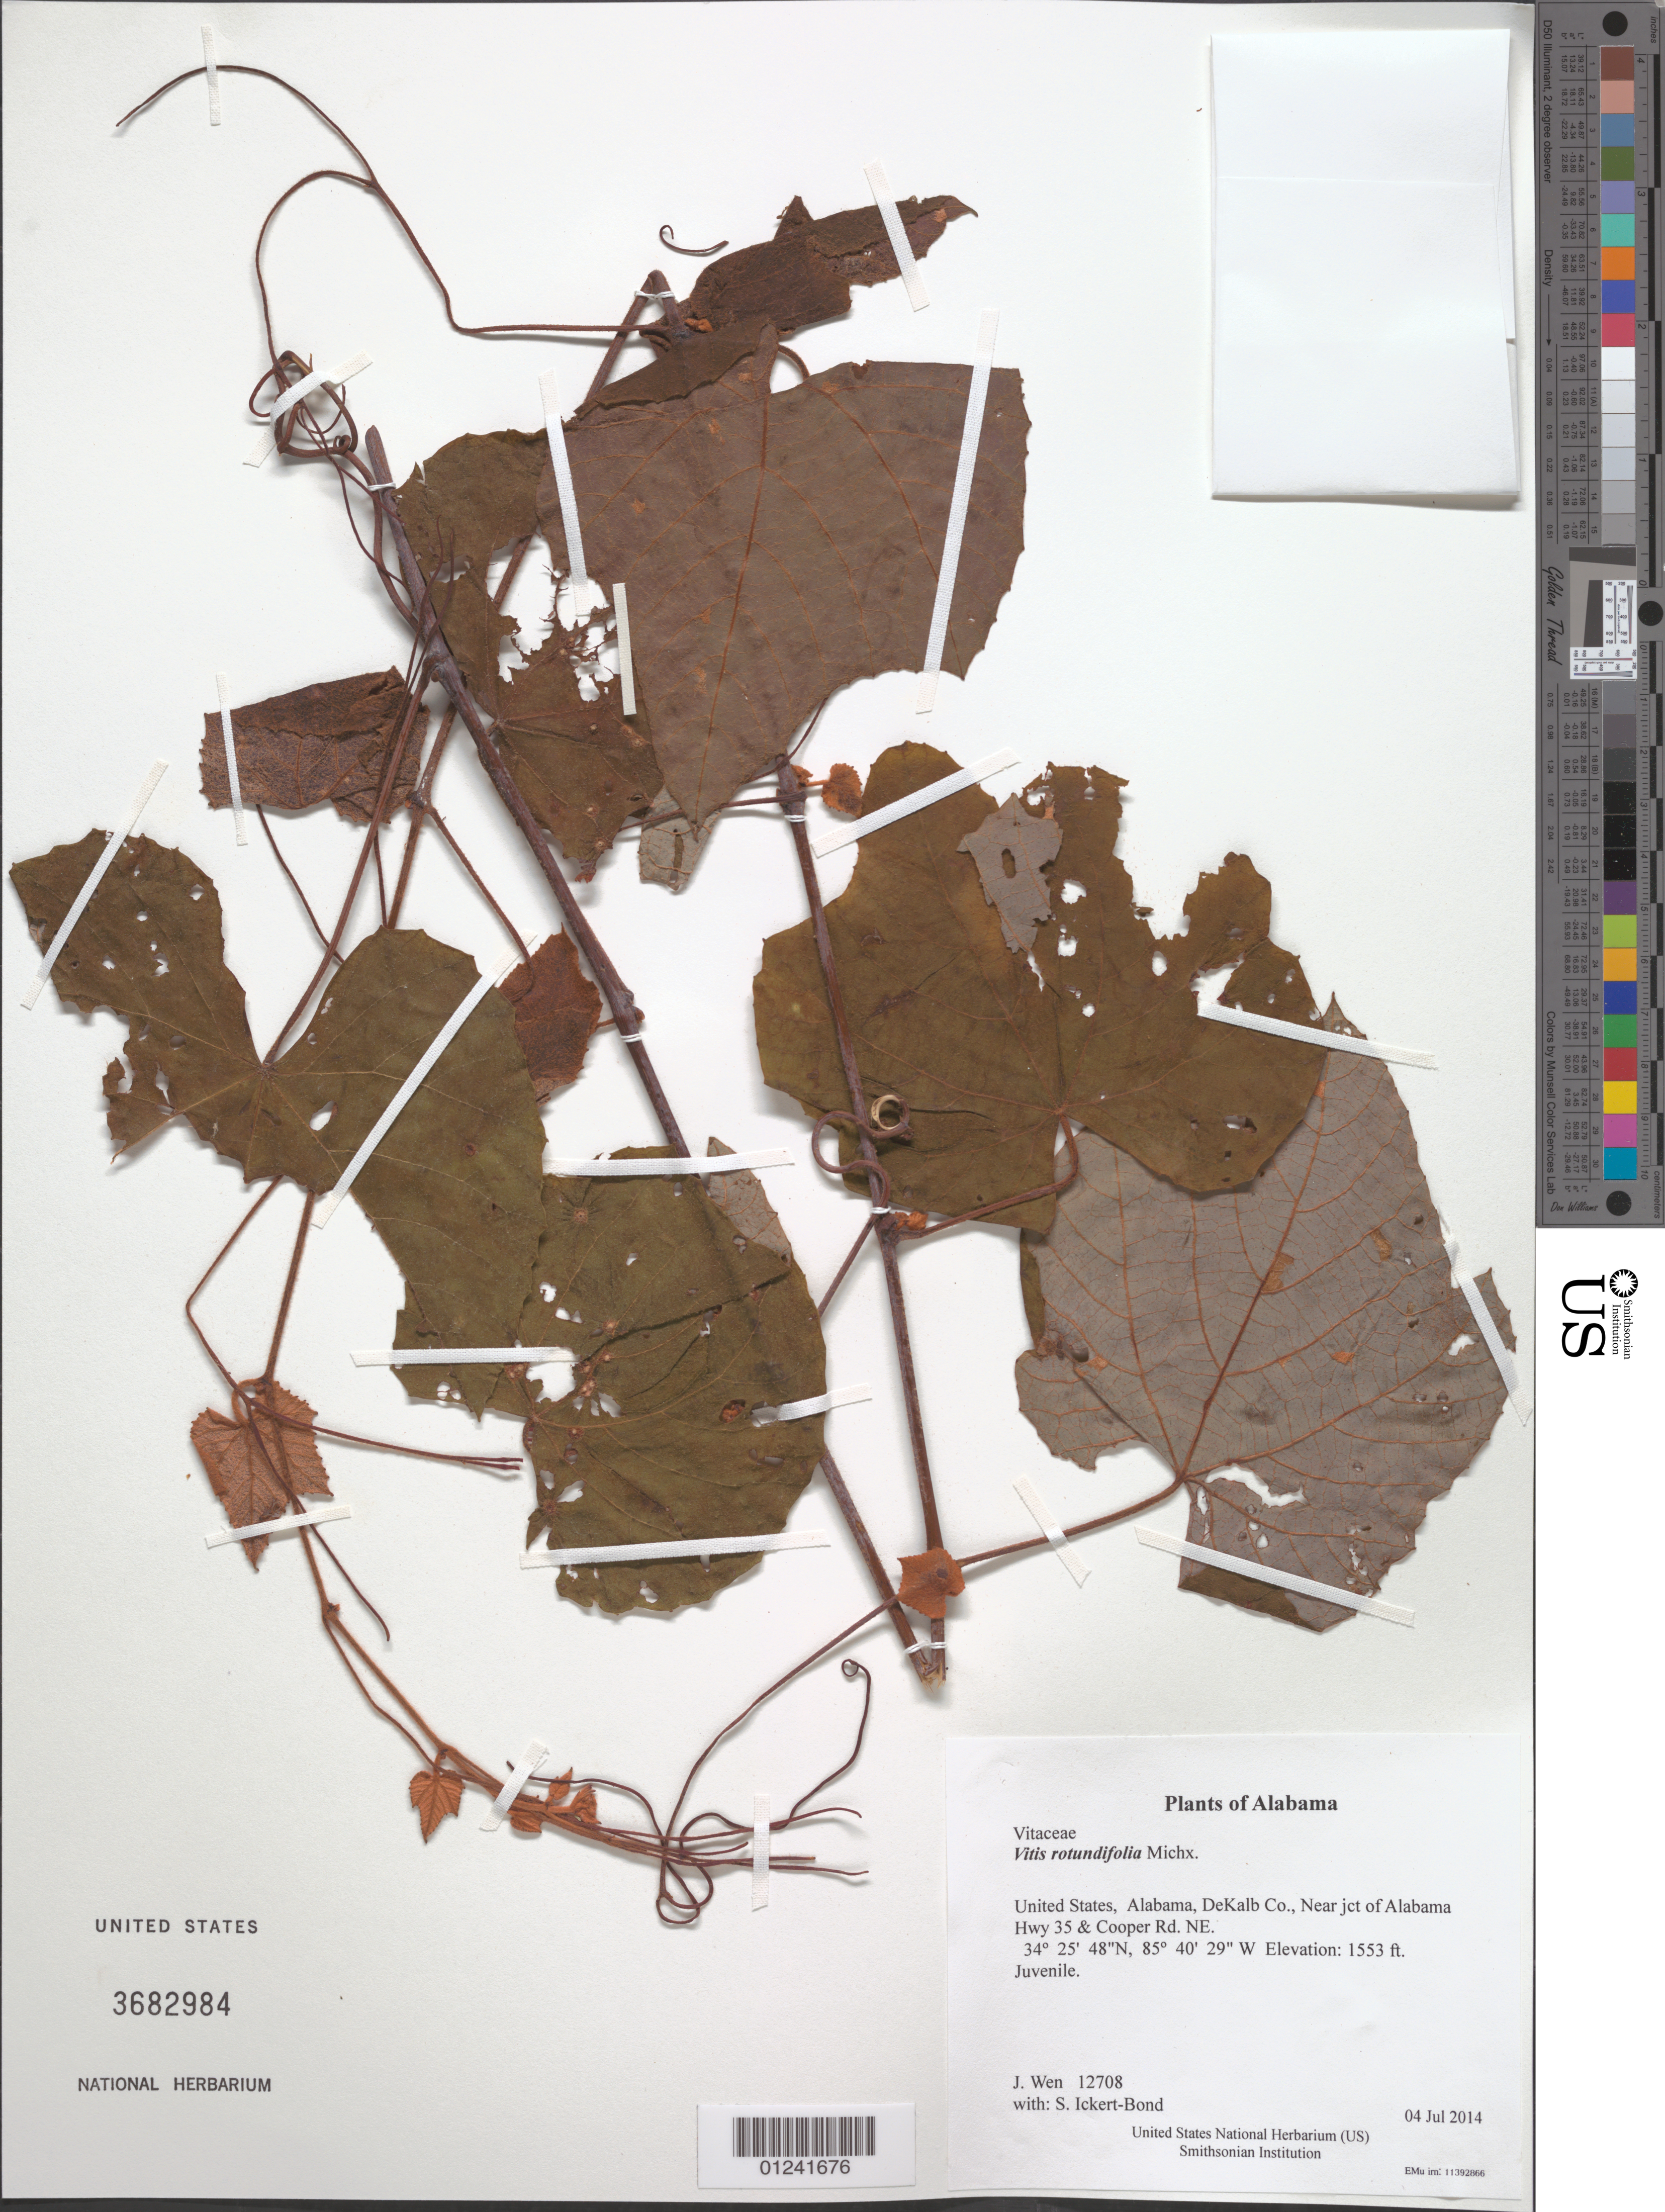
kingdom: Plantae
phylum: Tracheophyta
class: Magnoliopsida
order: Vitales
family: Vitaceae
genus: Vitis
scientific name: Vitis rotundifolia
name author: Michx.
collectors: J. Wen & S. Ickert-Bond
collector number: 12708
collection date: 2014-07-04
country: United States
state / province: Alabama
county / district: DeKalb Co.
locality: Near jct of Alabama Hwy 35 & Cooper Rd. NE.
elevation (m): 473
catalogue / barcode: US 3682984